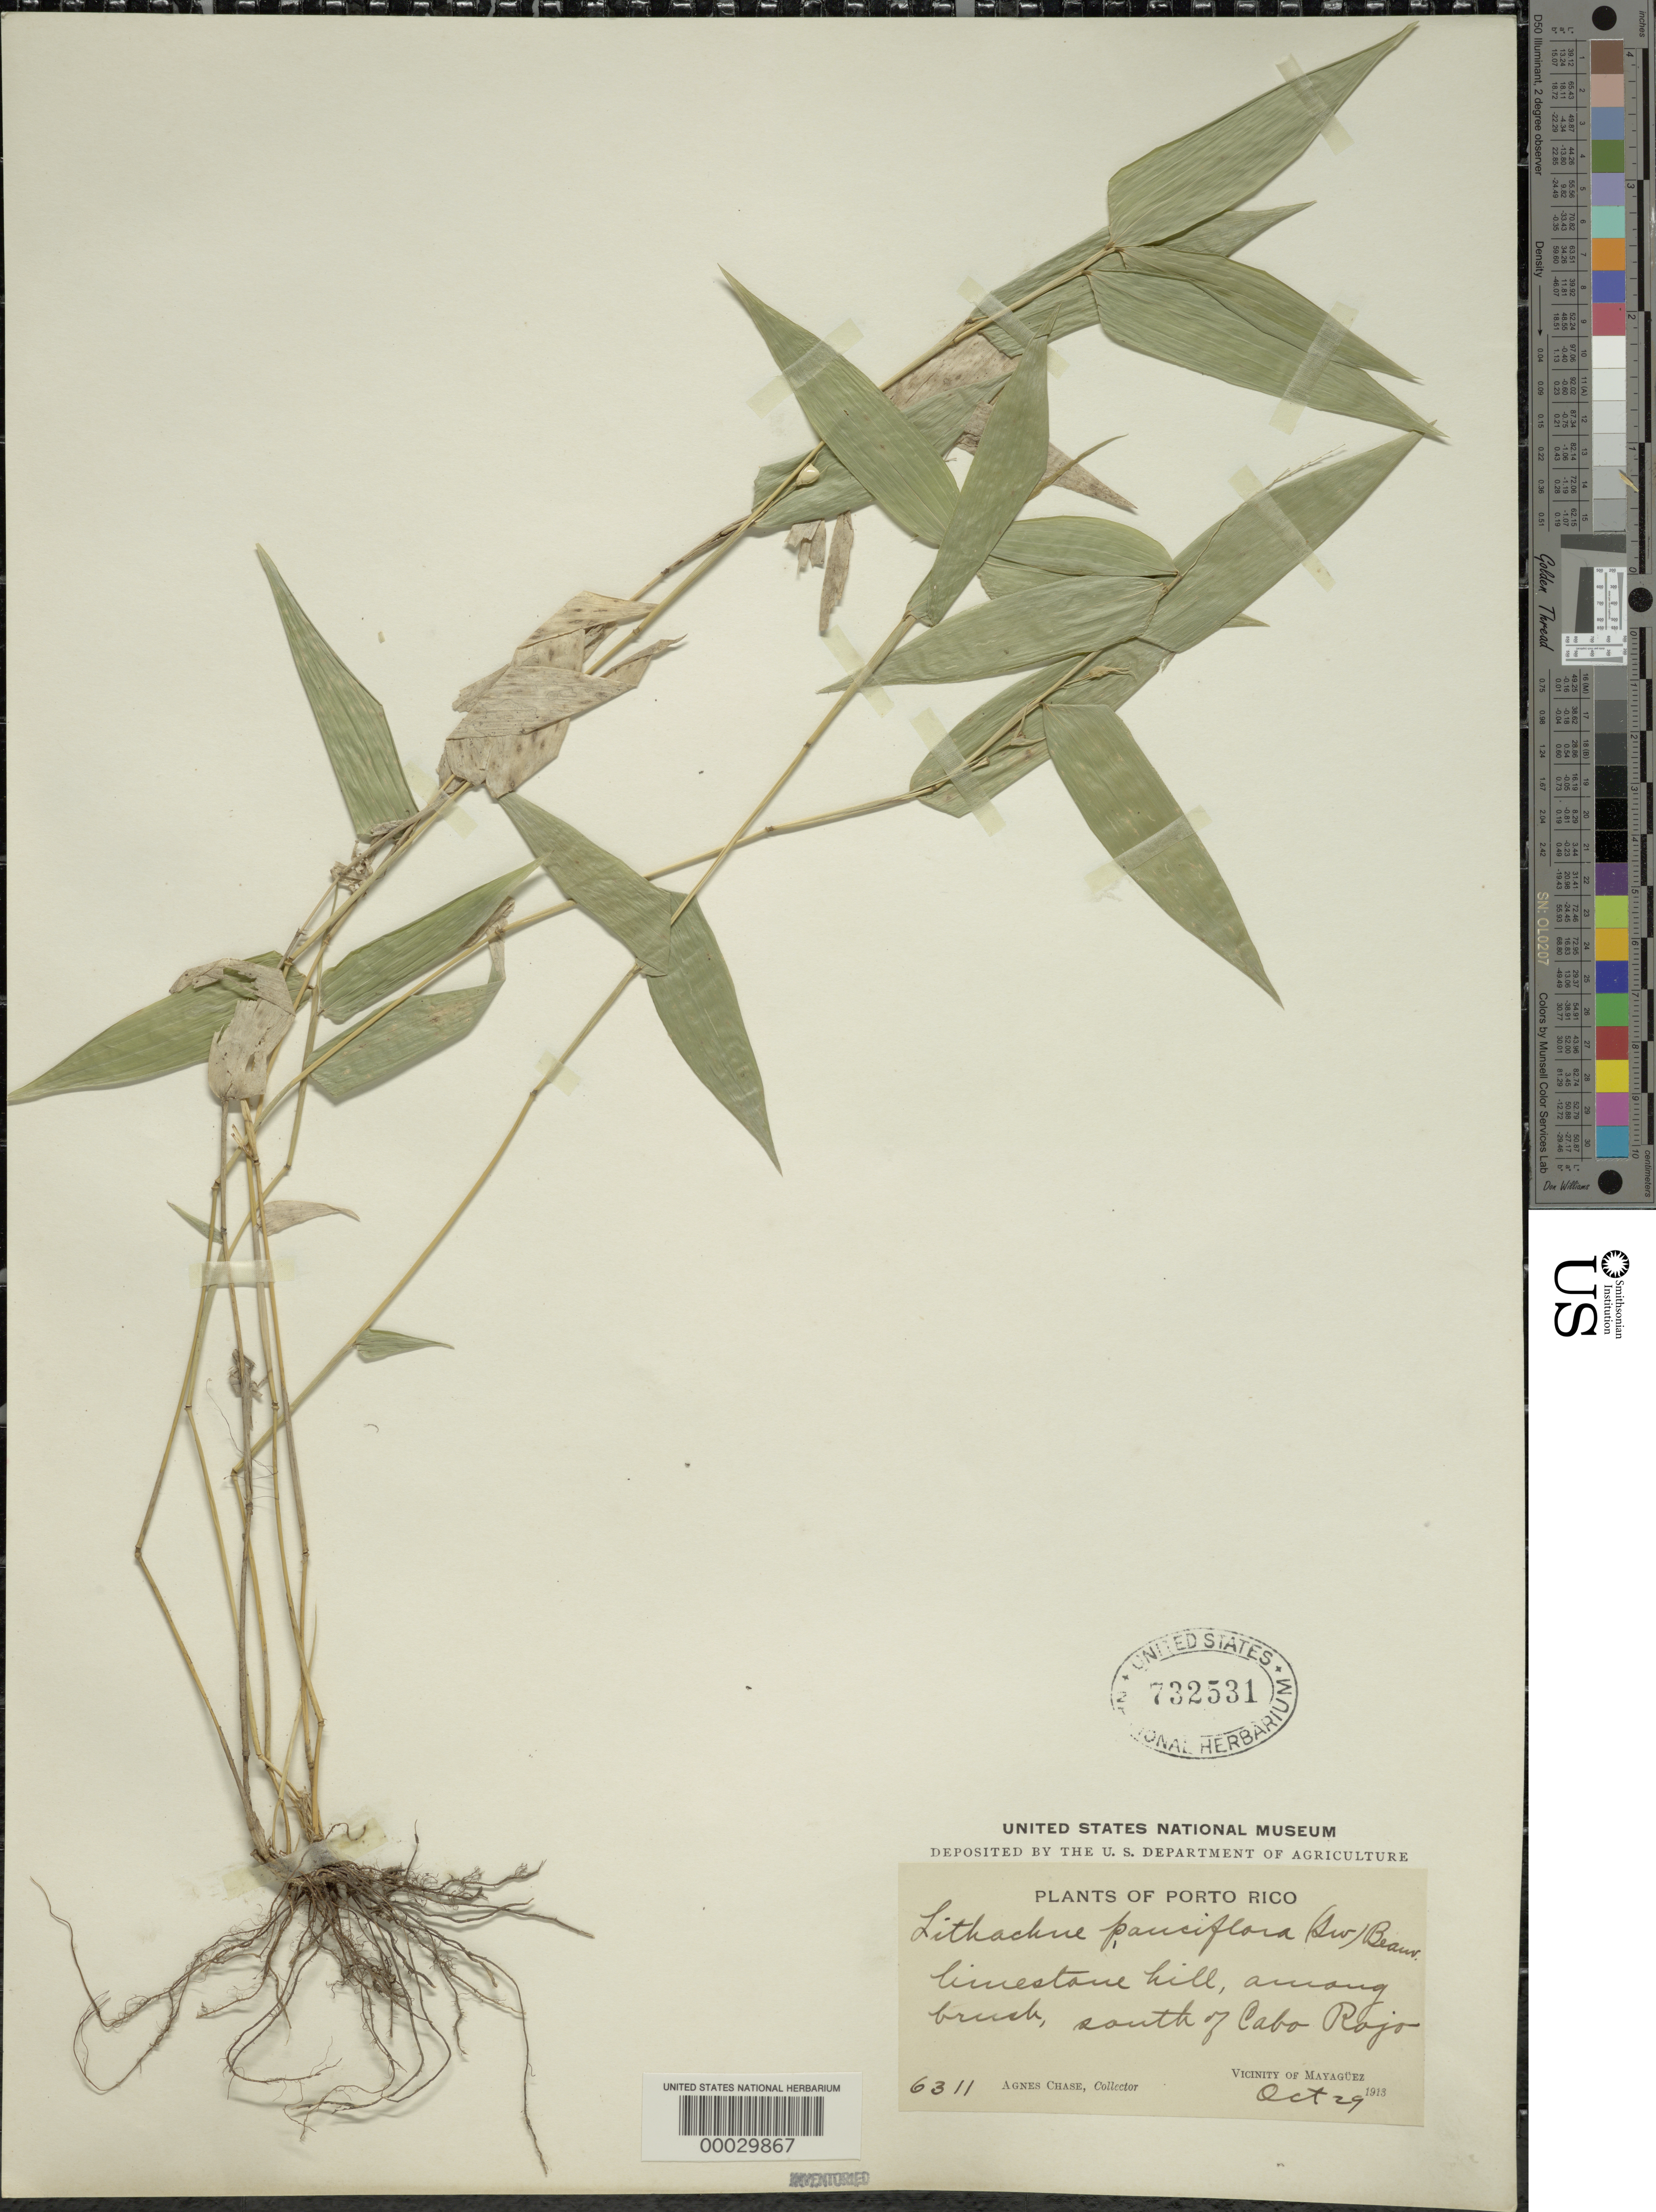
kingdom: Plantae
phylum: Tracheophyta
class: Liliopsida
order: Poales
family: Poaceae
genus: Lithachne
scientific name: Lithachne pauciflora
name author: (Sw.) P. Beauv.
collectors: A. Chase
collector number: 6311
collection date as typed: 29 Oct 1913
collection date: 1913-10-29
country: Puerto Rico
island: Greater Antilles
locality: Cabo rojo, mayaguez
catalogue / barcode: US 732531